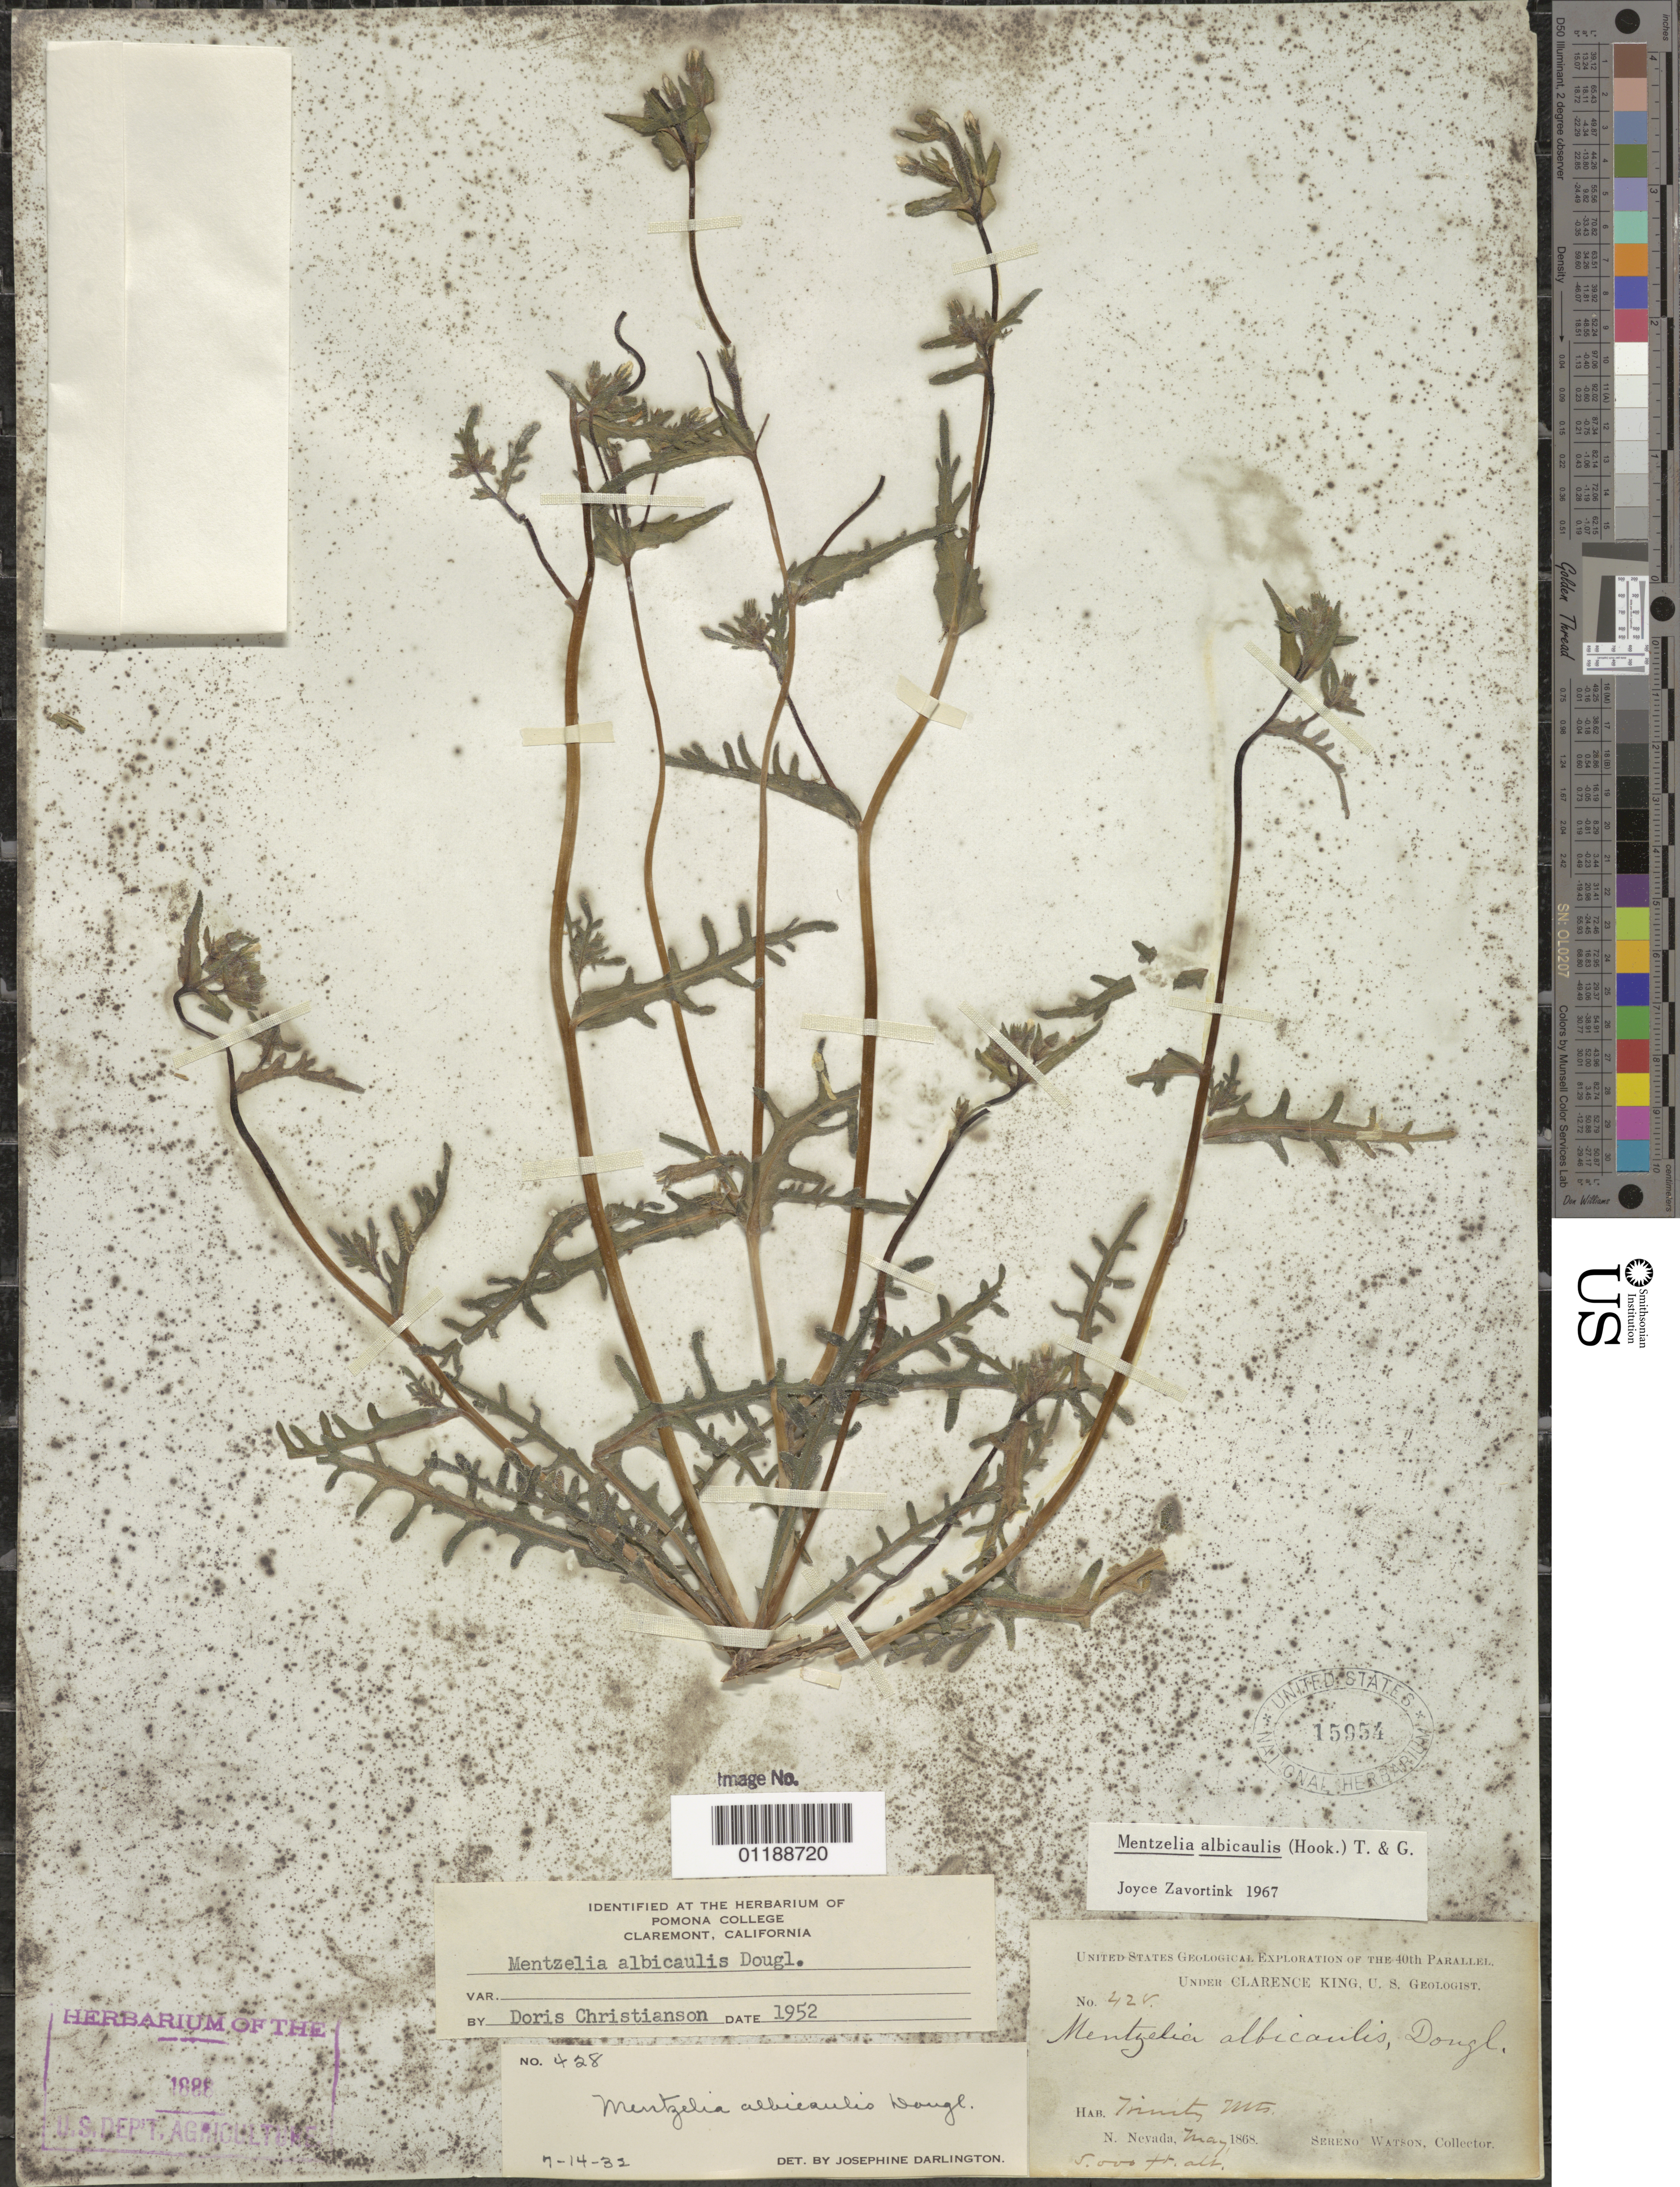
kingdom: Plantae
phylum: Tracheophyta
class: Magnoliopsida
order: Cornales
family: Loasaceae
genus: Mentzelia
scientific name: Mentzelia albicaulis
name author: (Douglas ex Hook.) Douglas ex Torr. & A. Gray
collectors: S. Watson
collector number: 428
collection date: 1868-05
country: United States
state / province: Nevada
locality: Trinity Mts.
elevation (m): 1524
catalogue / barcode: US 15954